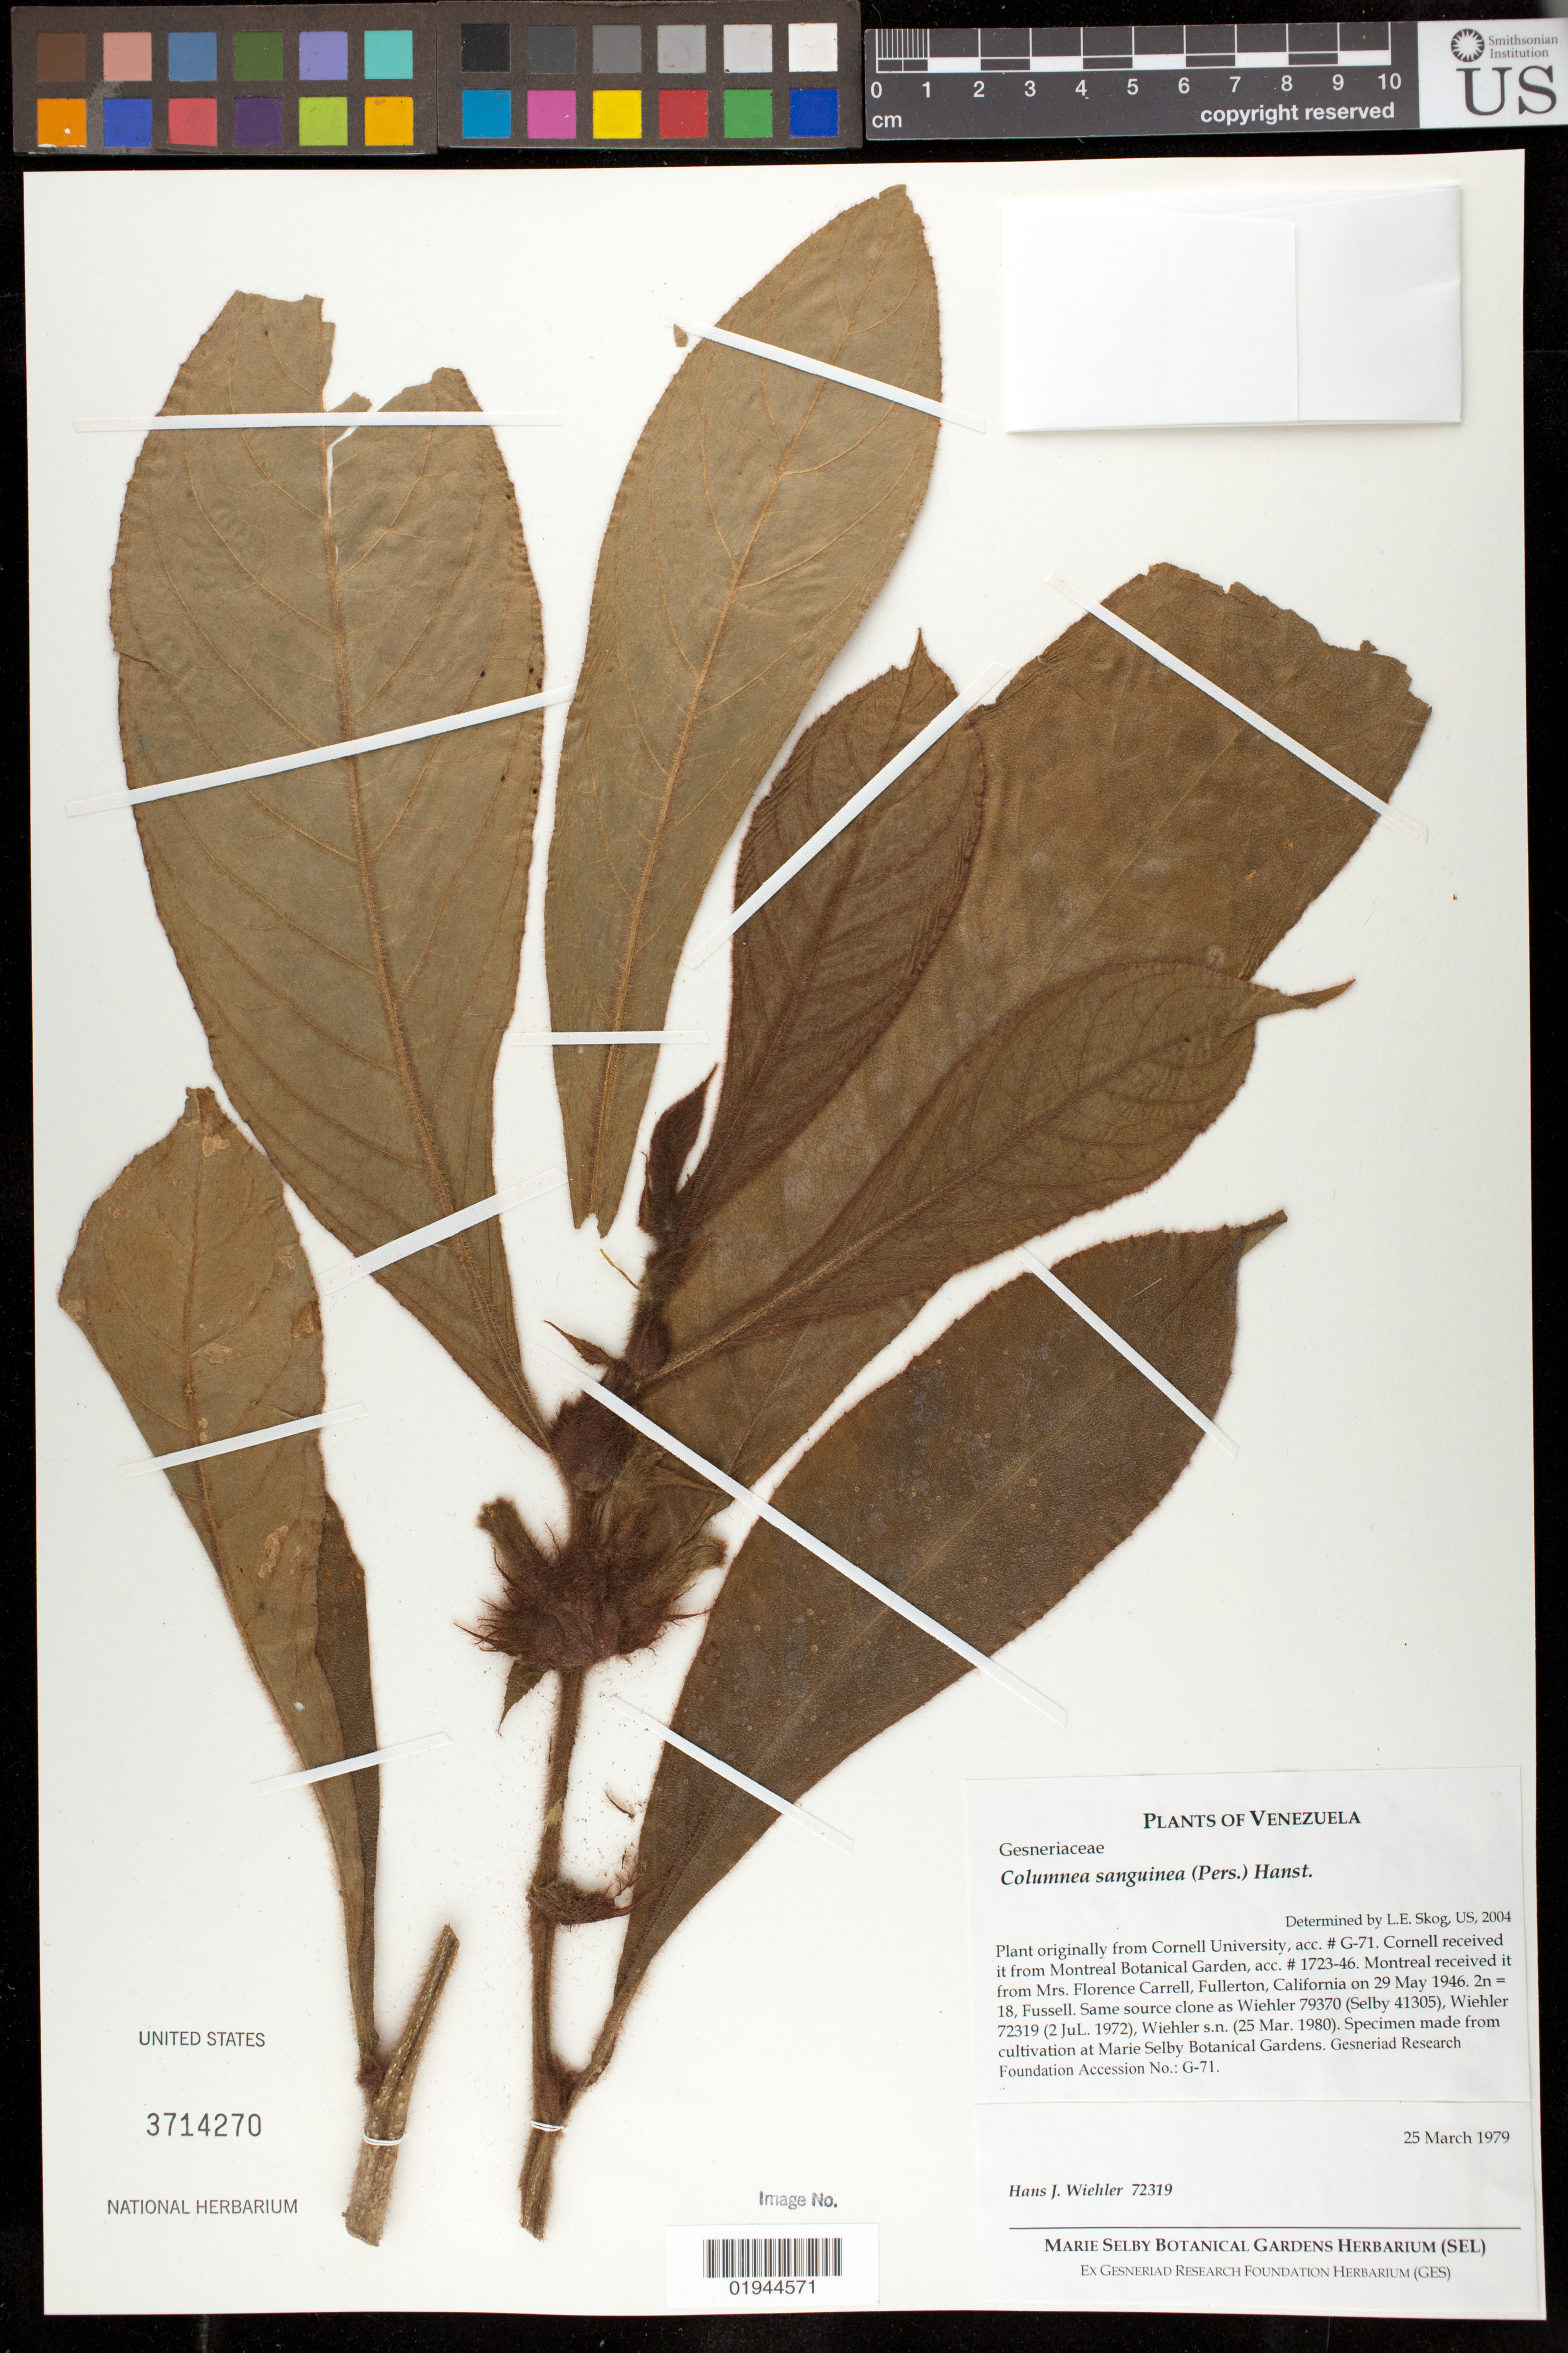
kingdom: Plantae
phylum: Tracheophyta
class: Magnoliopsida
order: Lamiales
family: Gesneriaceae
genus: Columnea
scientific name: Columnea sanguinea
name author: (Pers.) Hanst.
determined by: Skog, Laurence E.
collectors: H. J. Wiehler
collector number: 72319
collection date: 1979-03-25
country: United States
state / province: Florida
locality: Marie Selby Botanical Gardens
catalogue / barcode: US 3714270